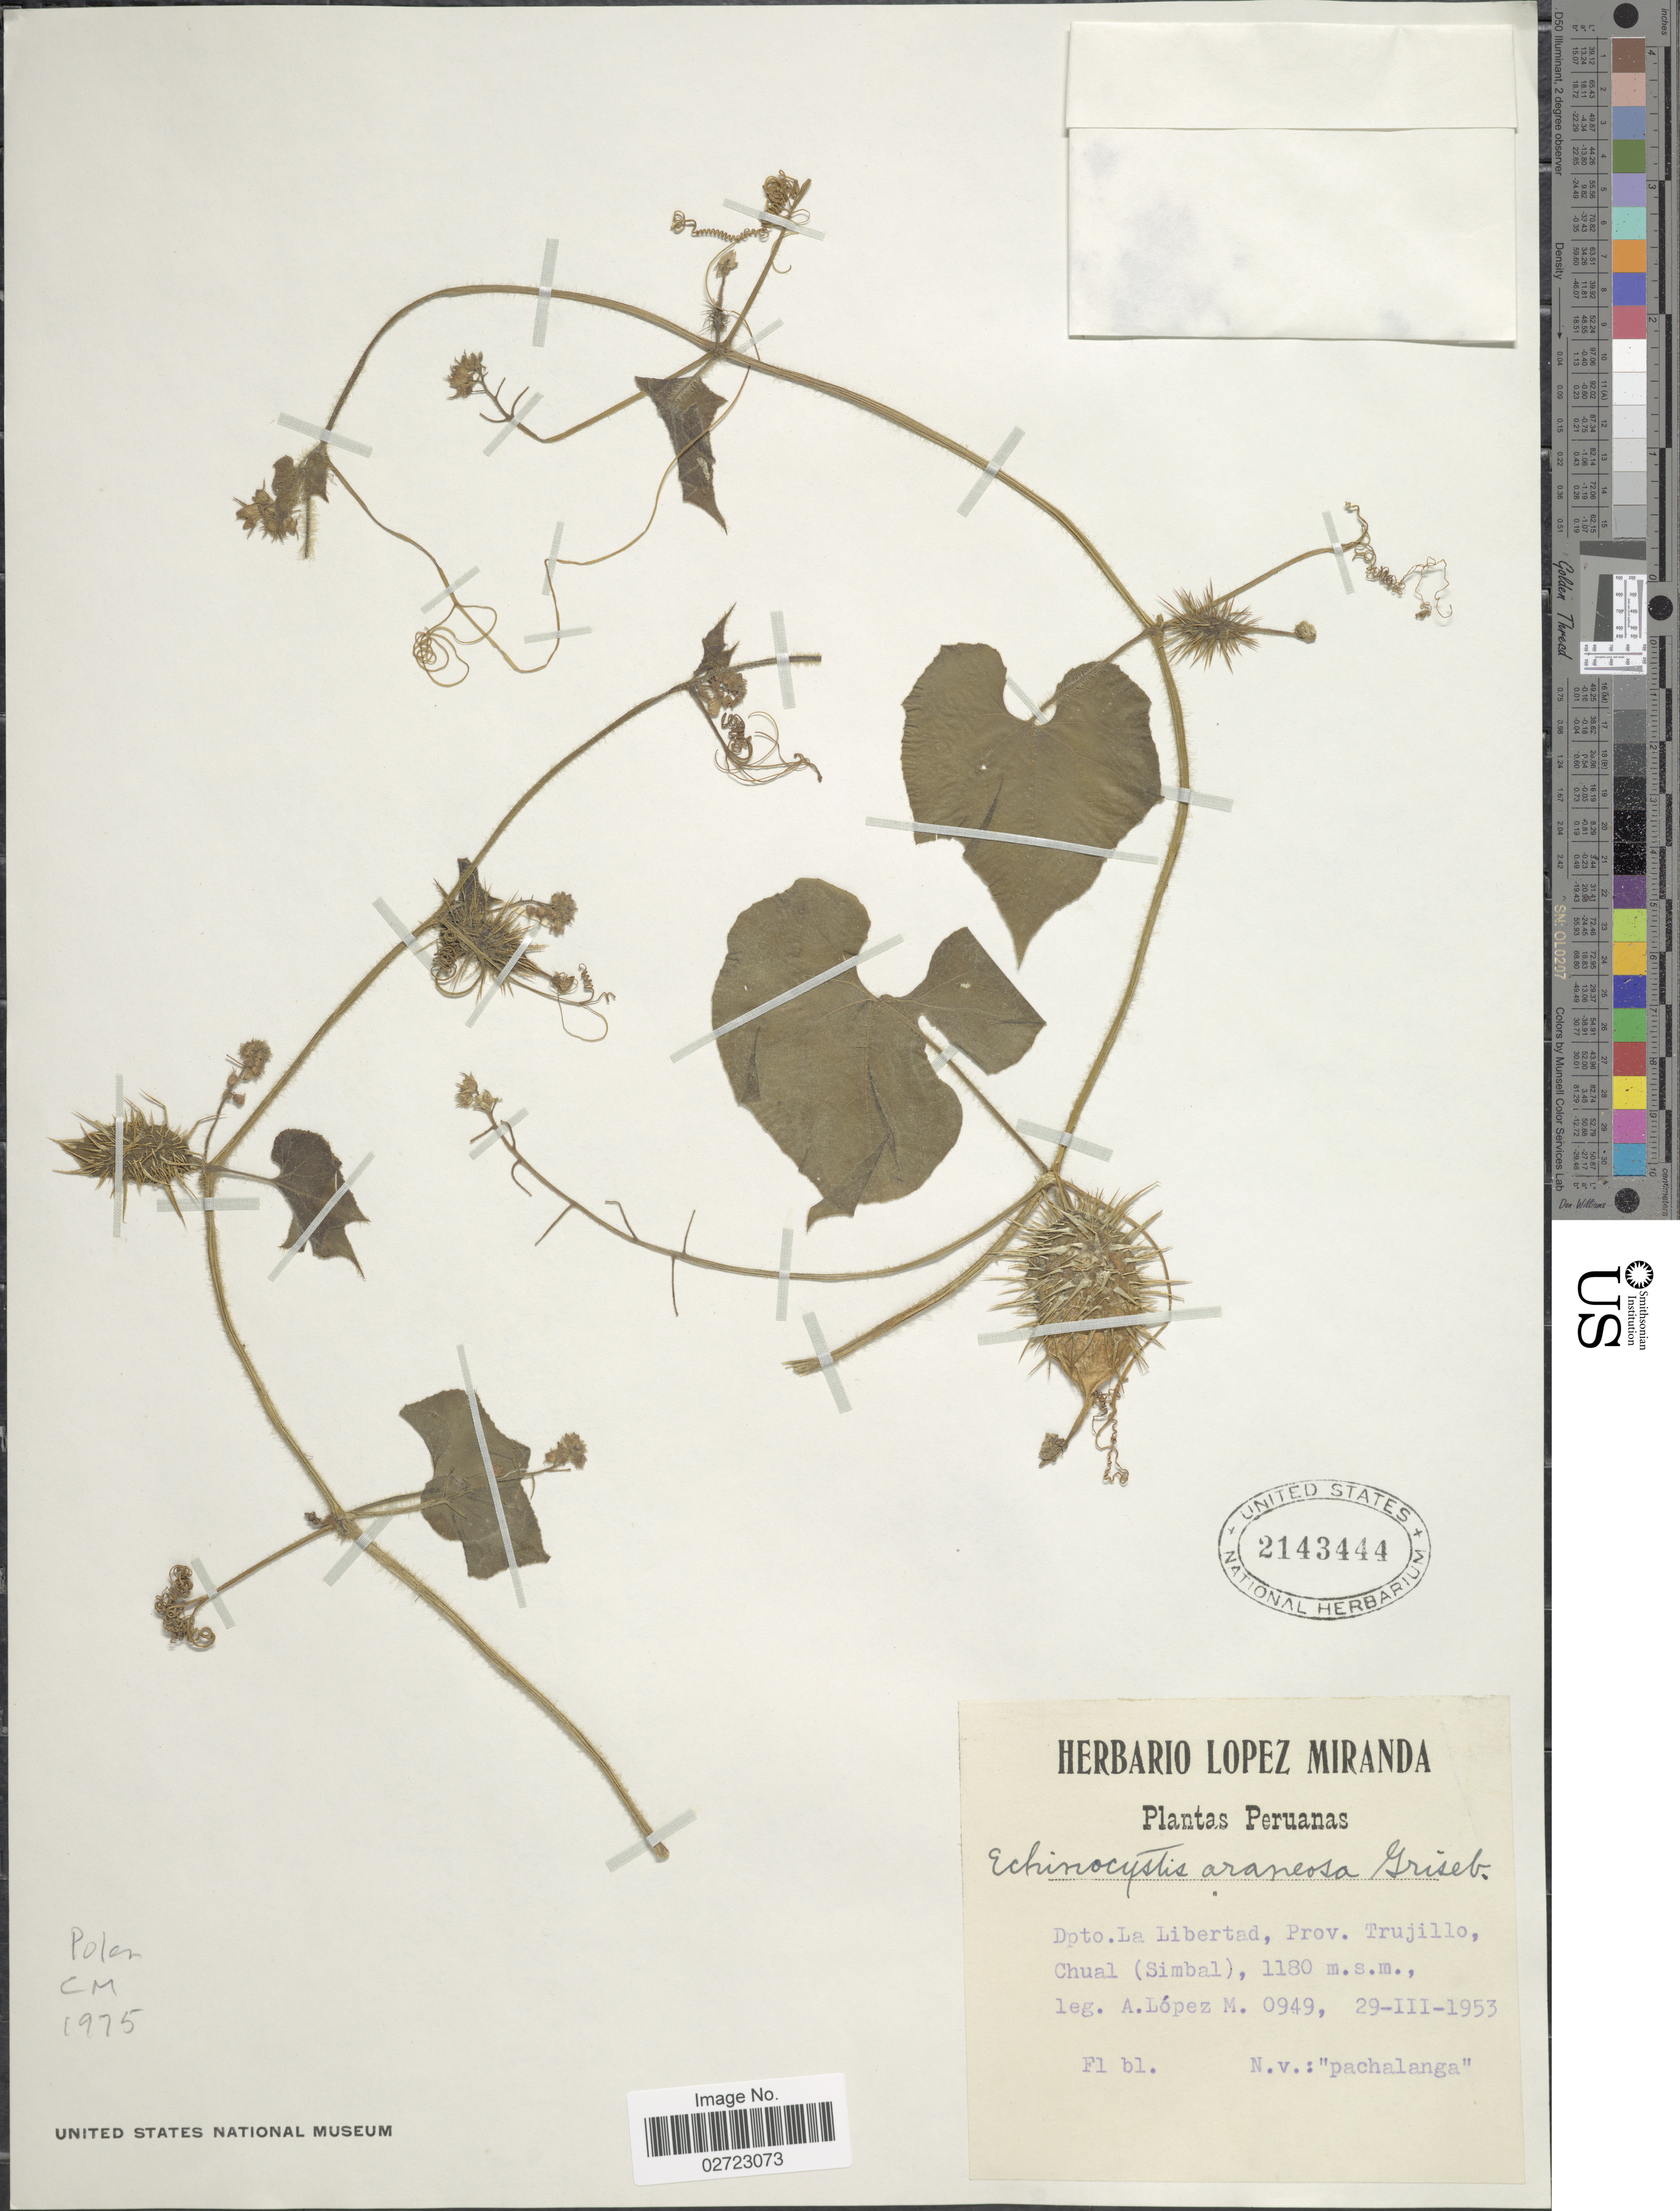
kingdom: Plantae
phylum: Tracheophyta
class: Magnoliopsida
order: Cucurbitales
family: Cucurbitaceae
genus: Echinopepon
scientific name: Echinopepon racemosus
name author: (Steud.) C. Jeffrey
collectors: A. López M.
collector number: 0949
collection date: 1953-03-29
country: Peru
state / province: La Libertad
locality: Prov. Trujillo, Chual (Simbal).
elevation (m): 1180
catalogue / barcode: US 2143444